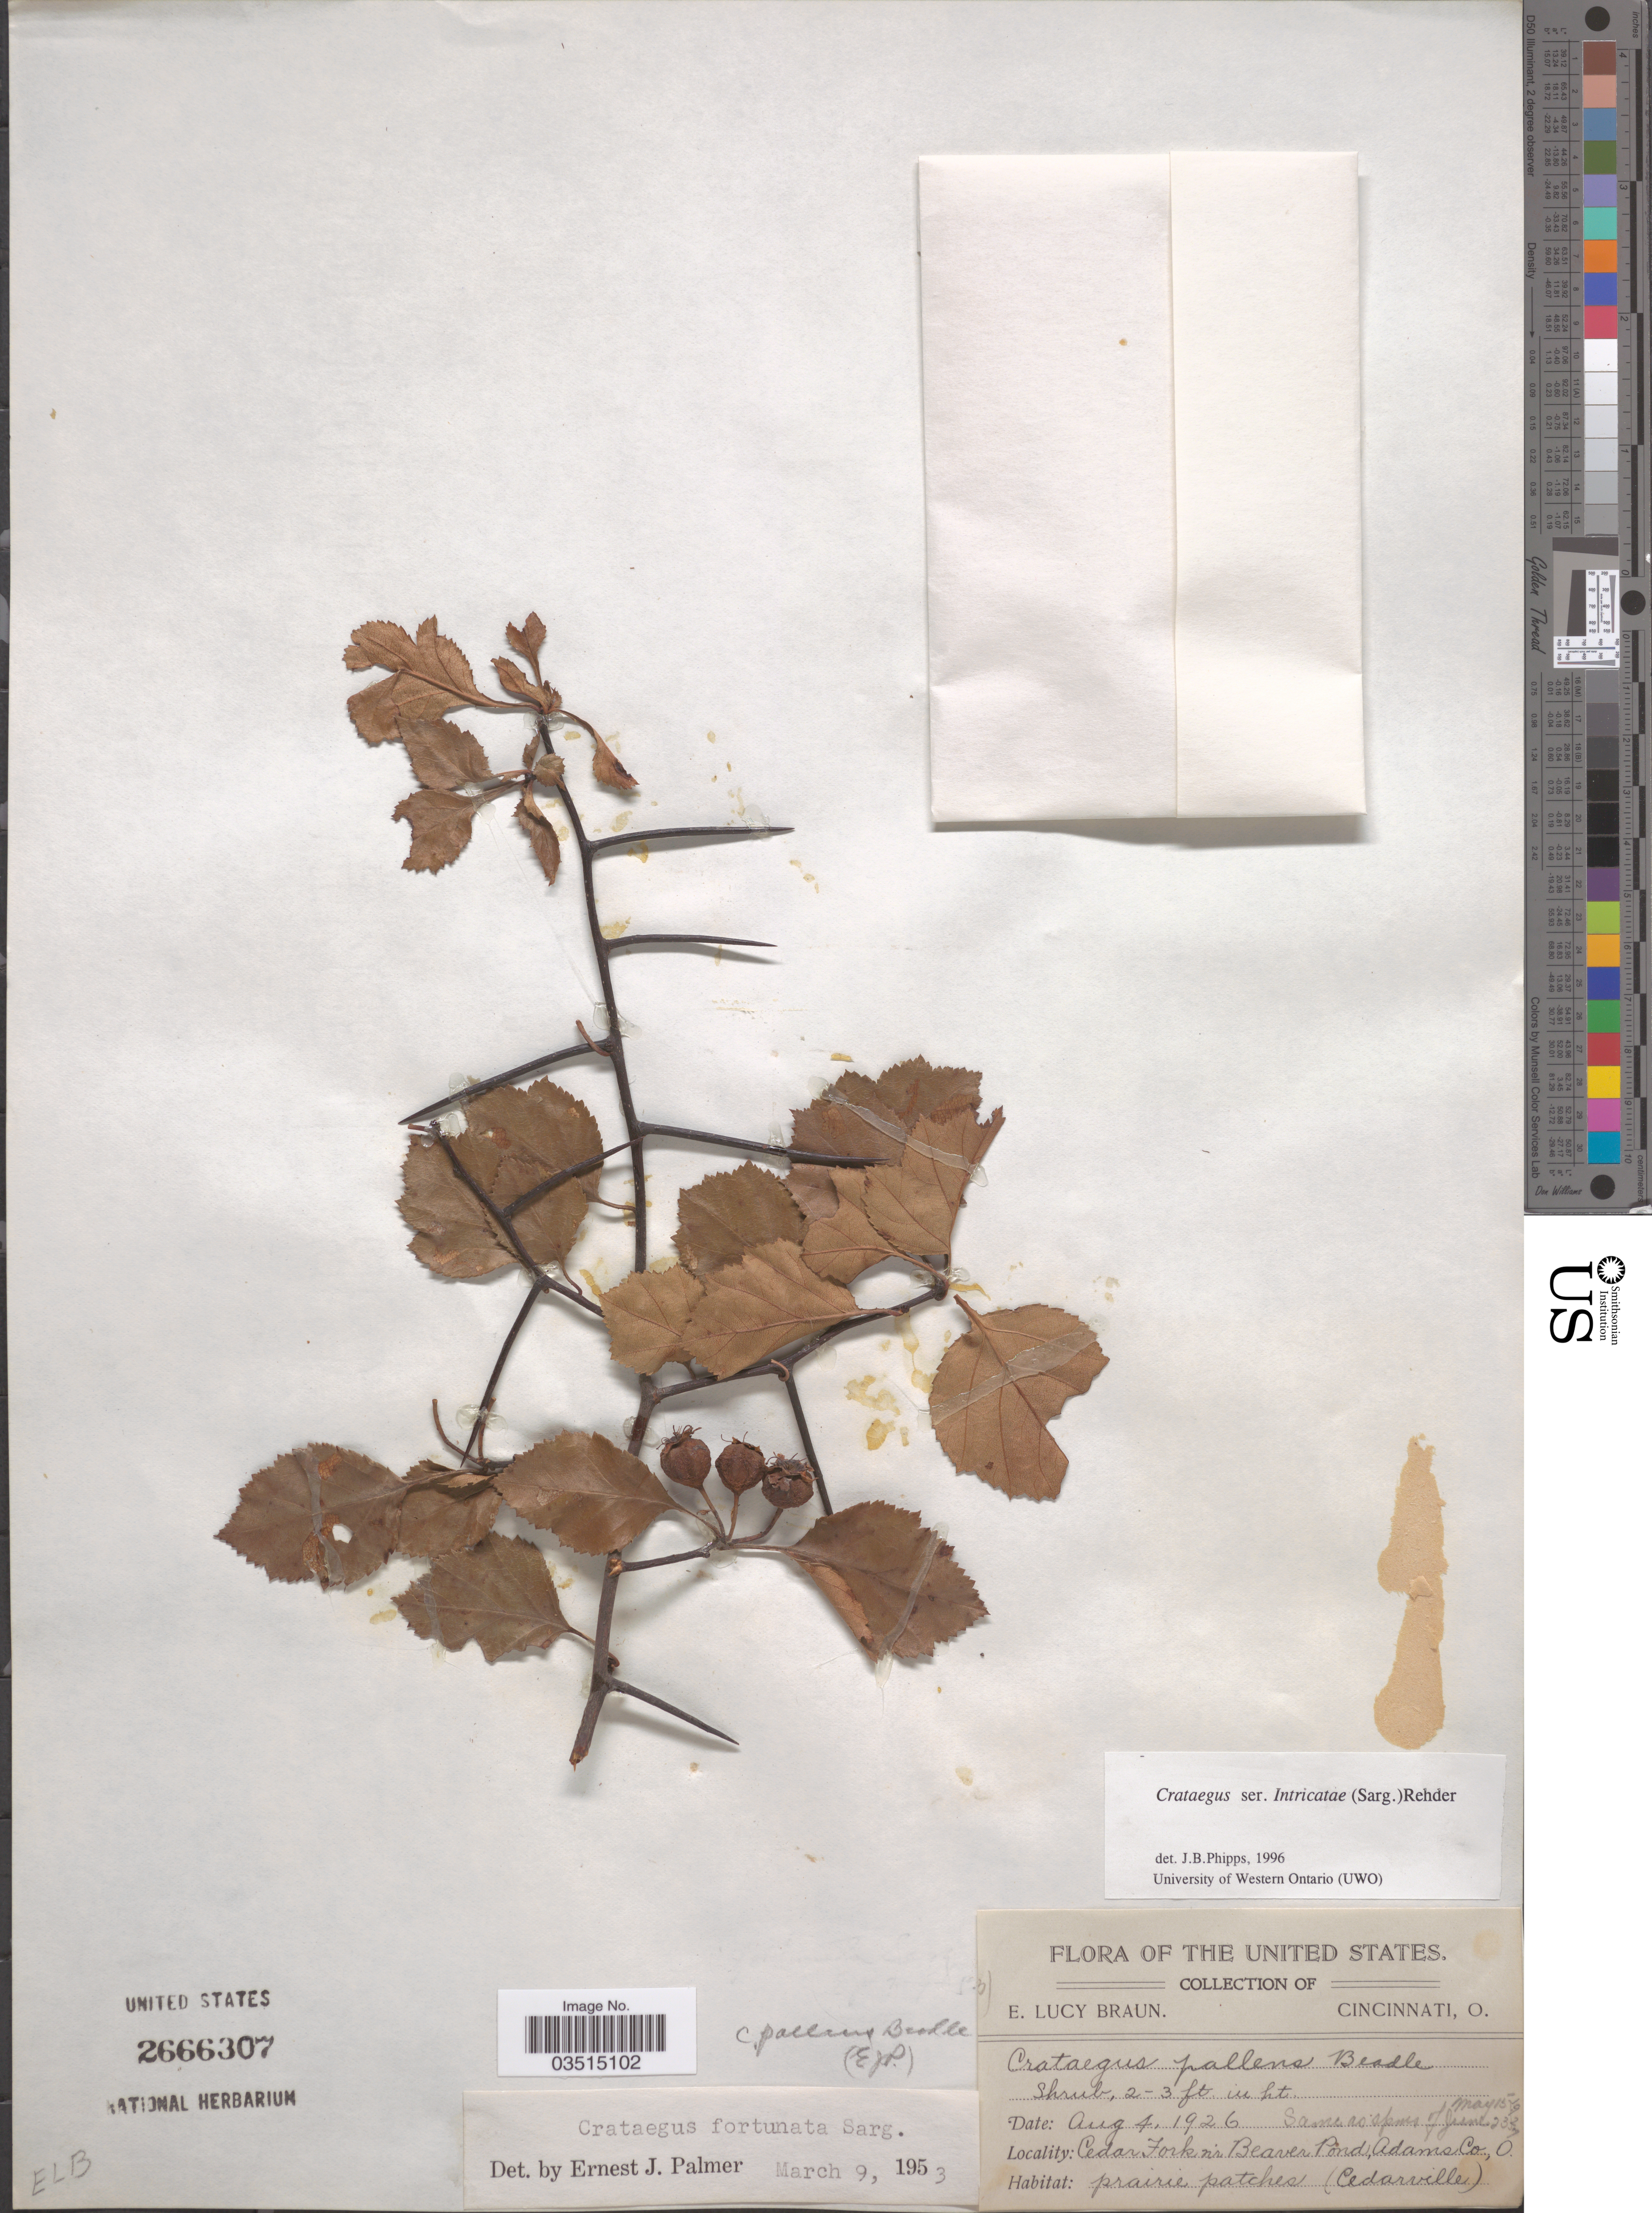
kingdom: Plantae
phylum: Tracheophyta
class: Magnoliopsida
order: Rosales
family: Rosaceae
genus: Crataegus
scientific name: Crataegus intricata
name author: Lange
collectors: E. L. Braun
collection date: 1926-08-04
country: United States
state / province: Ohio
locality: Cedar Fork n'r Beaver Pond, Adams Co. (Cedarville).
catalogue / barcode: US 2666307